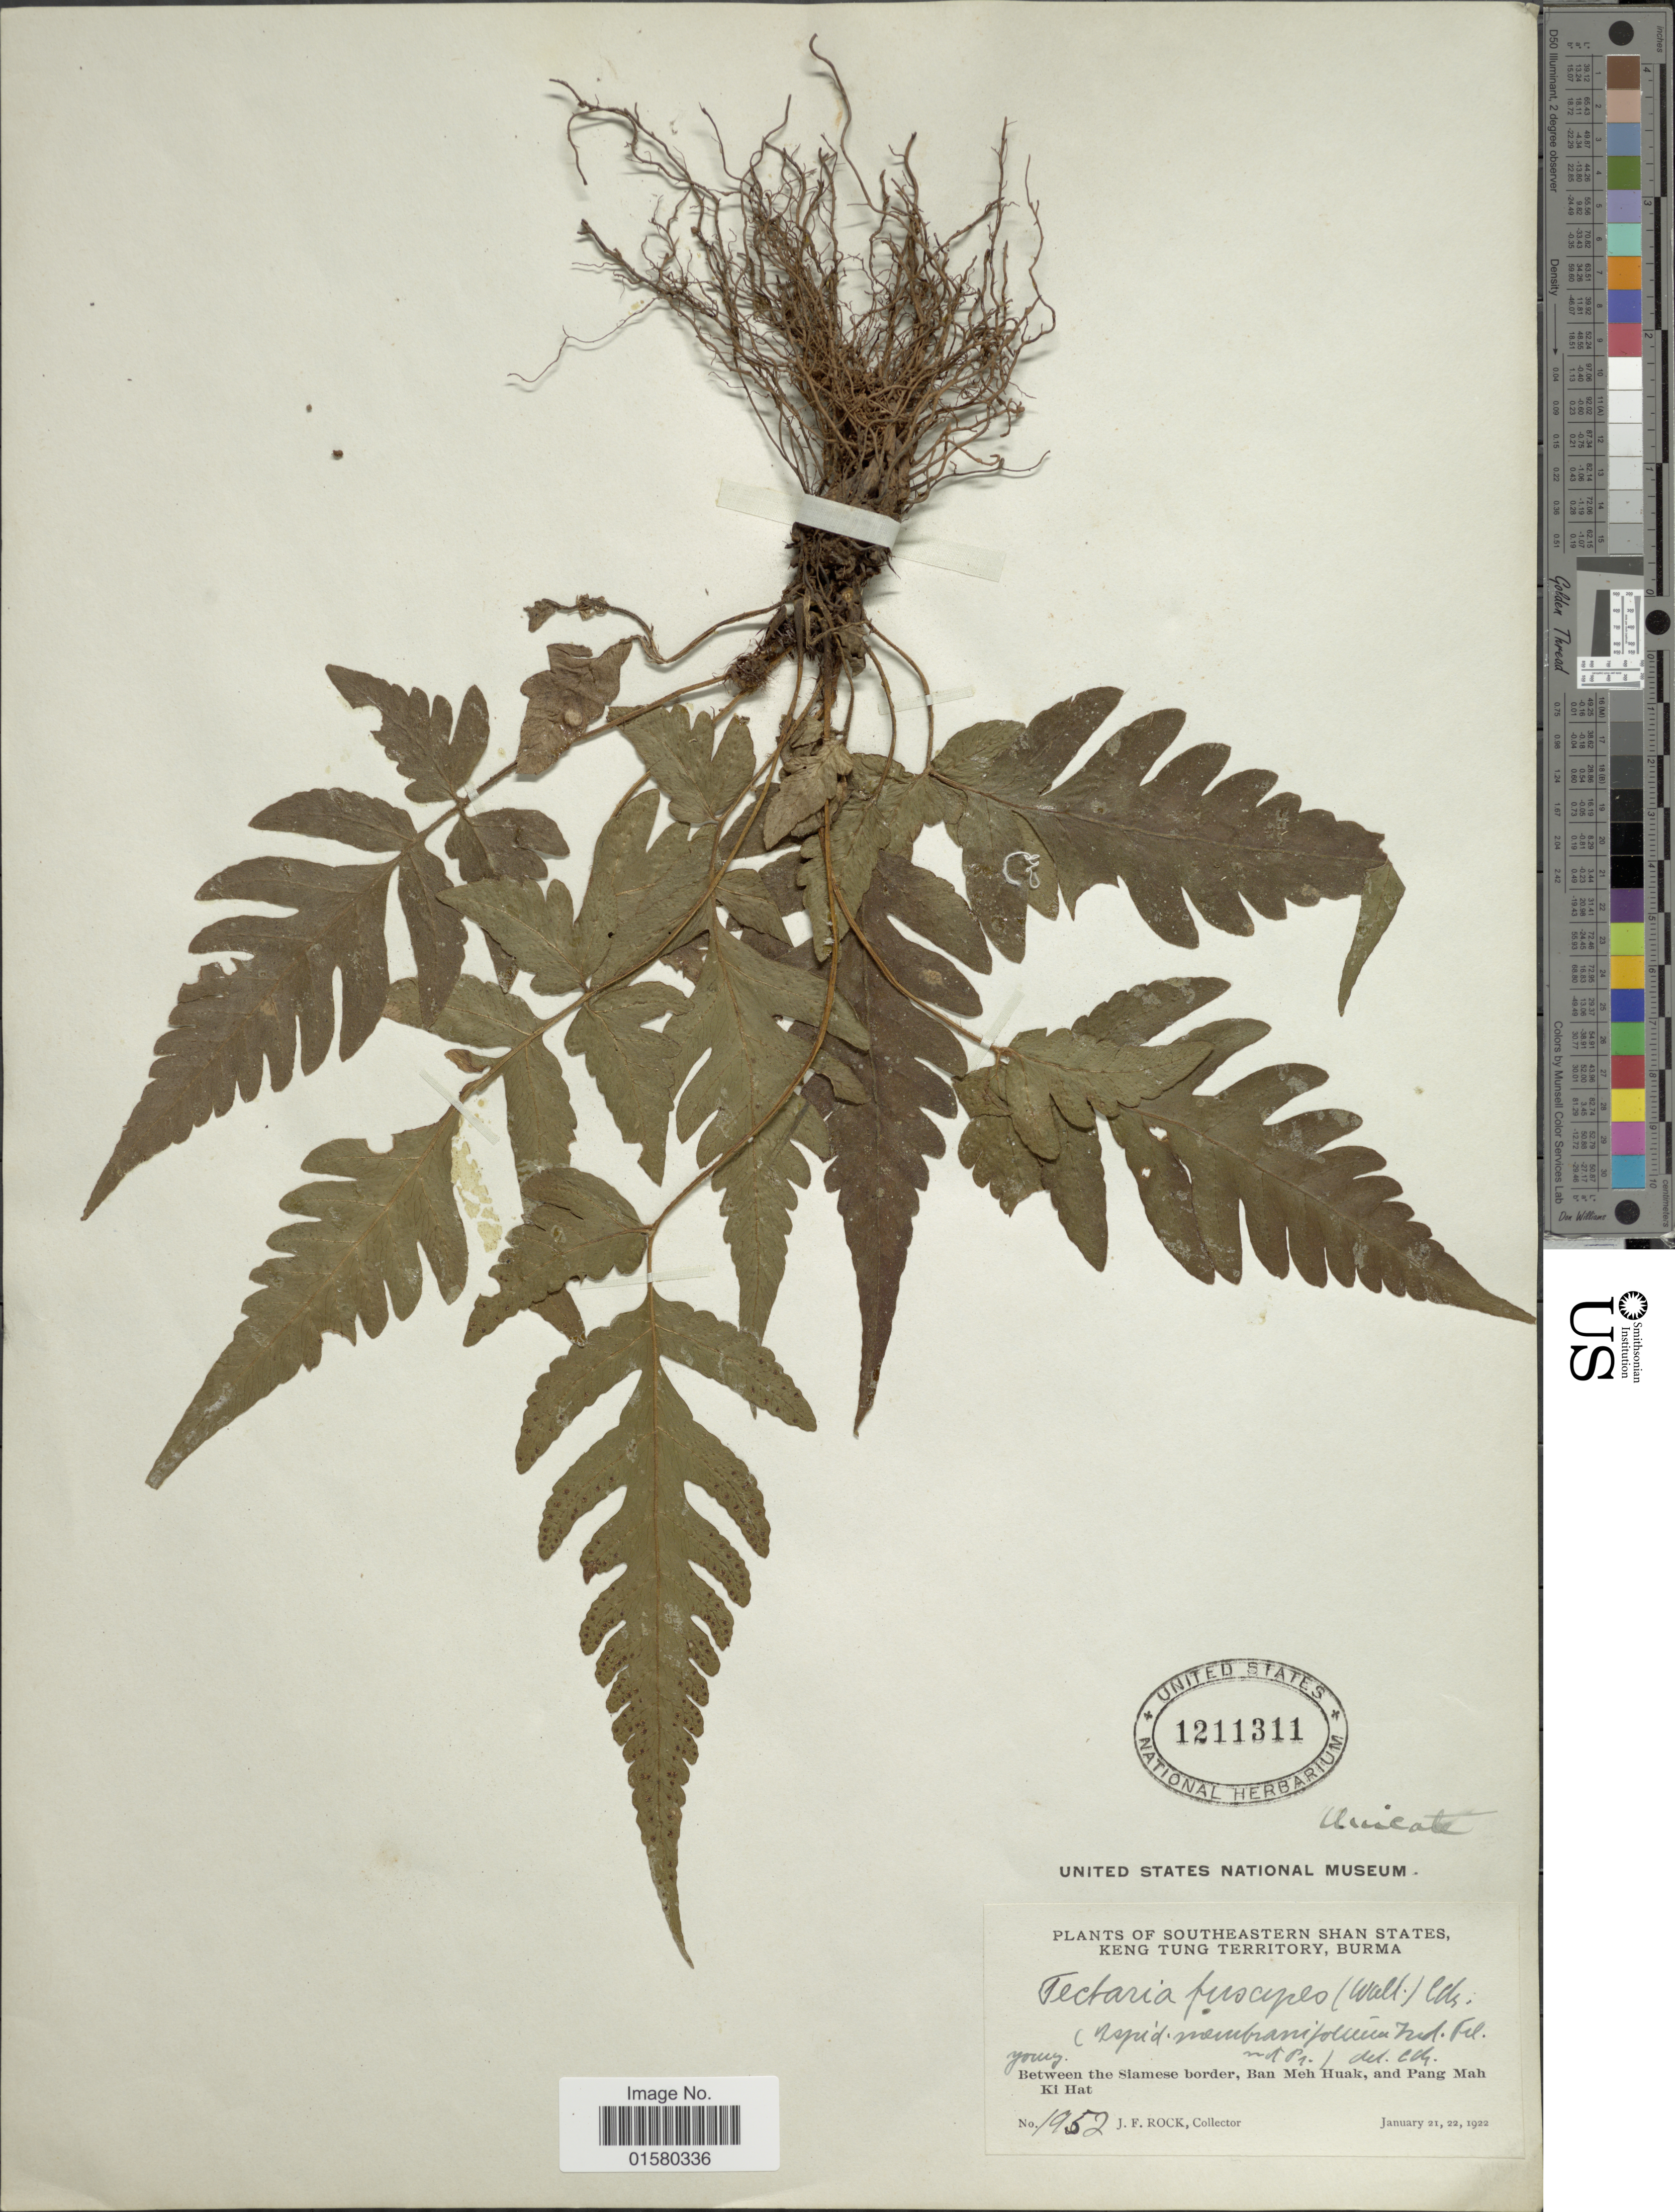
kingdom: Plantae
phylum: Tracheophyta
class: Polypodiopsida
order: Polypodiales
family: Tectariaceae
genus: Tectaria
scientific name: Tectaria paradoxa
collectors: J. Rock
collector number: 1952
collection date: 1922-01-21/1922-01-22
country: Myanmar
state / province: Shan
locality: Southeastern Shan States, Keng Tung Territory, Burma, between the Siamese border, Ban Meh Huak, and Pang Mah Ki Hat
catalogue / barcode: US 1211311